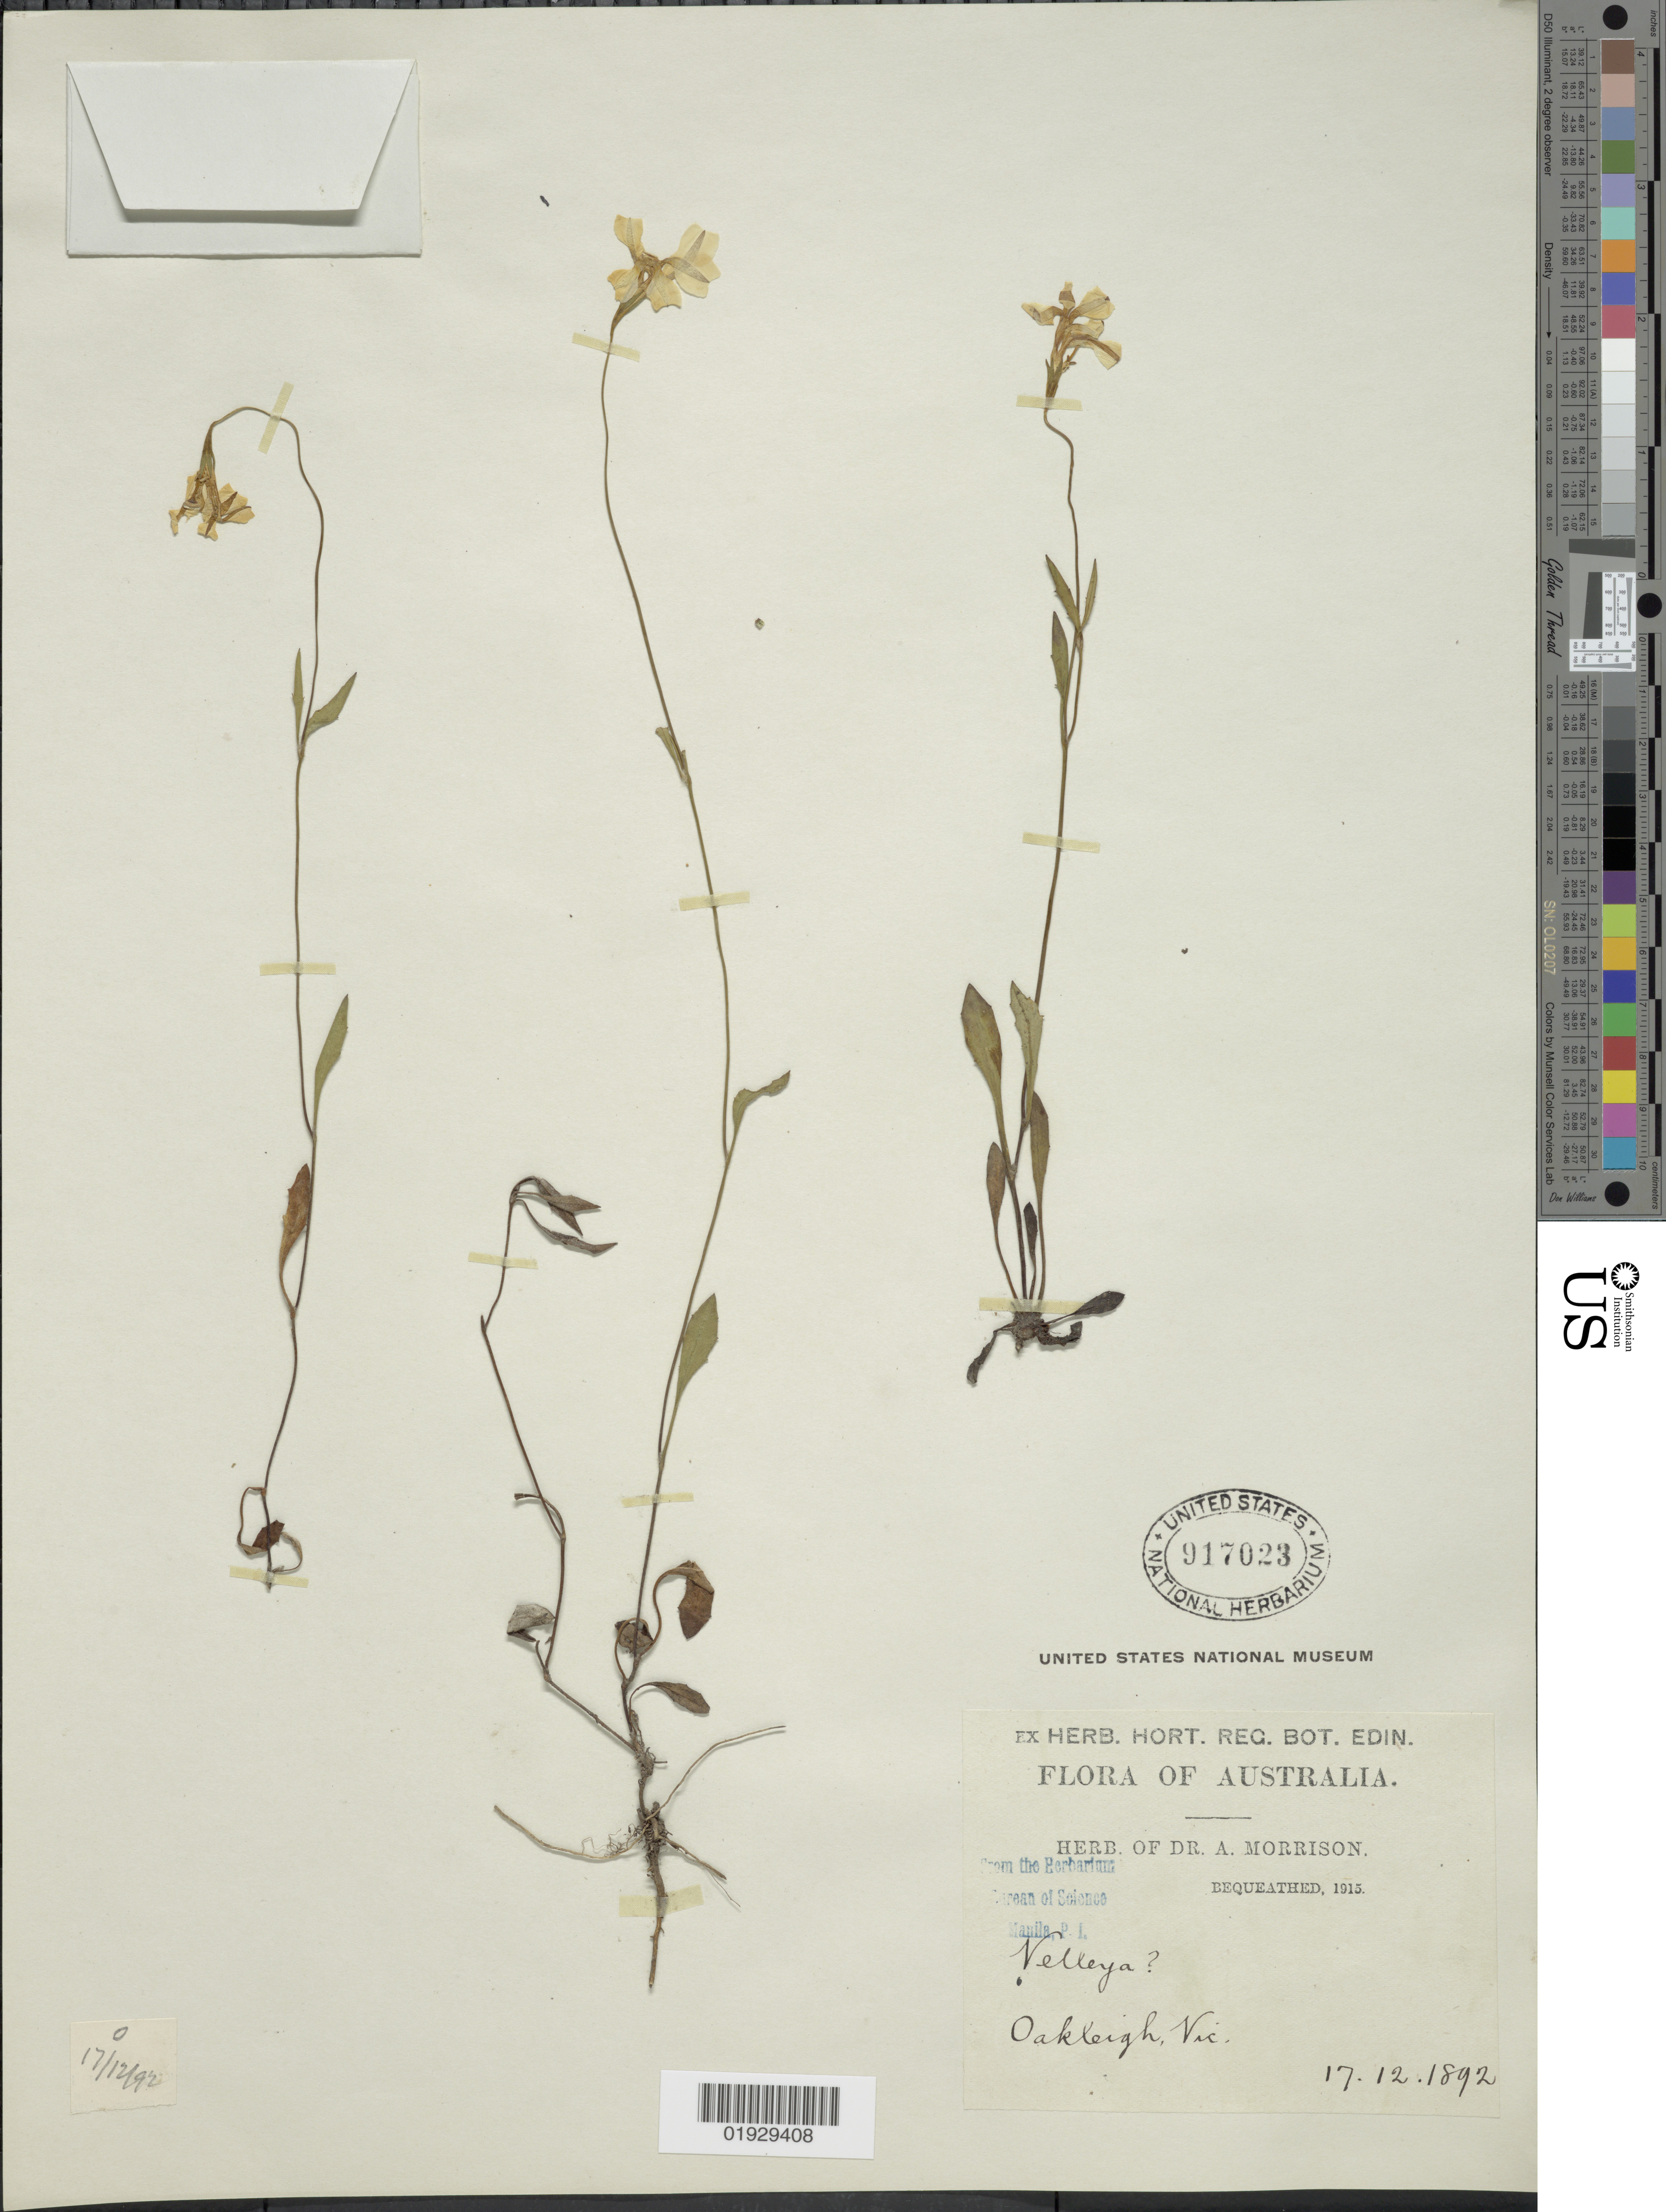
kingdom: Plantae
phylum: Tracheophyta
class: Magnoliopsida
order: Asterales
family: Goodeniaceae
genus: Velleia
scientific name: Velleia sp.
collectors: ex herb. Dr. A. Morrison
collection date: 1892-12-17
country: Australia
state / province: Victoria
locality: Oakleigh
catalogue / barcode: US 917023